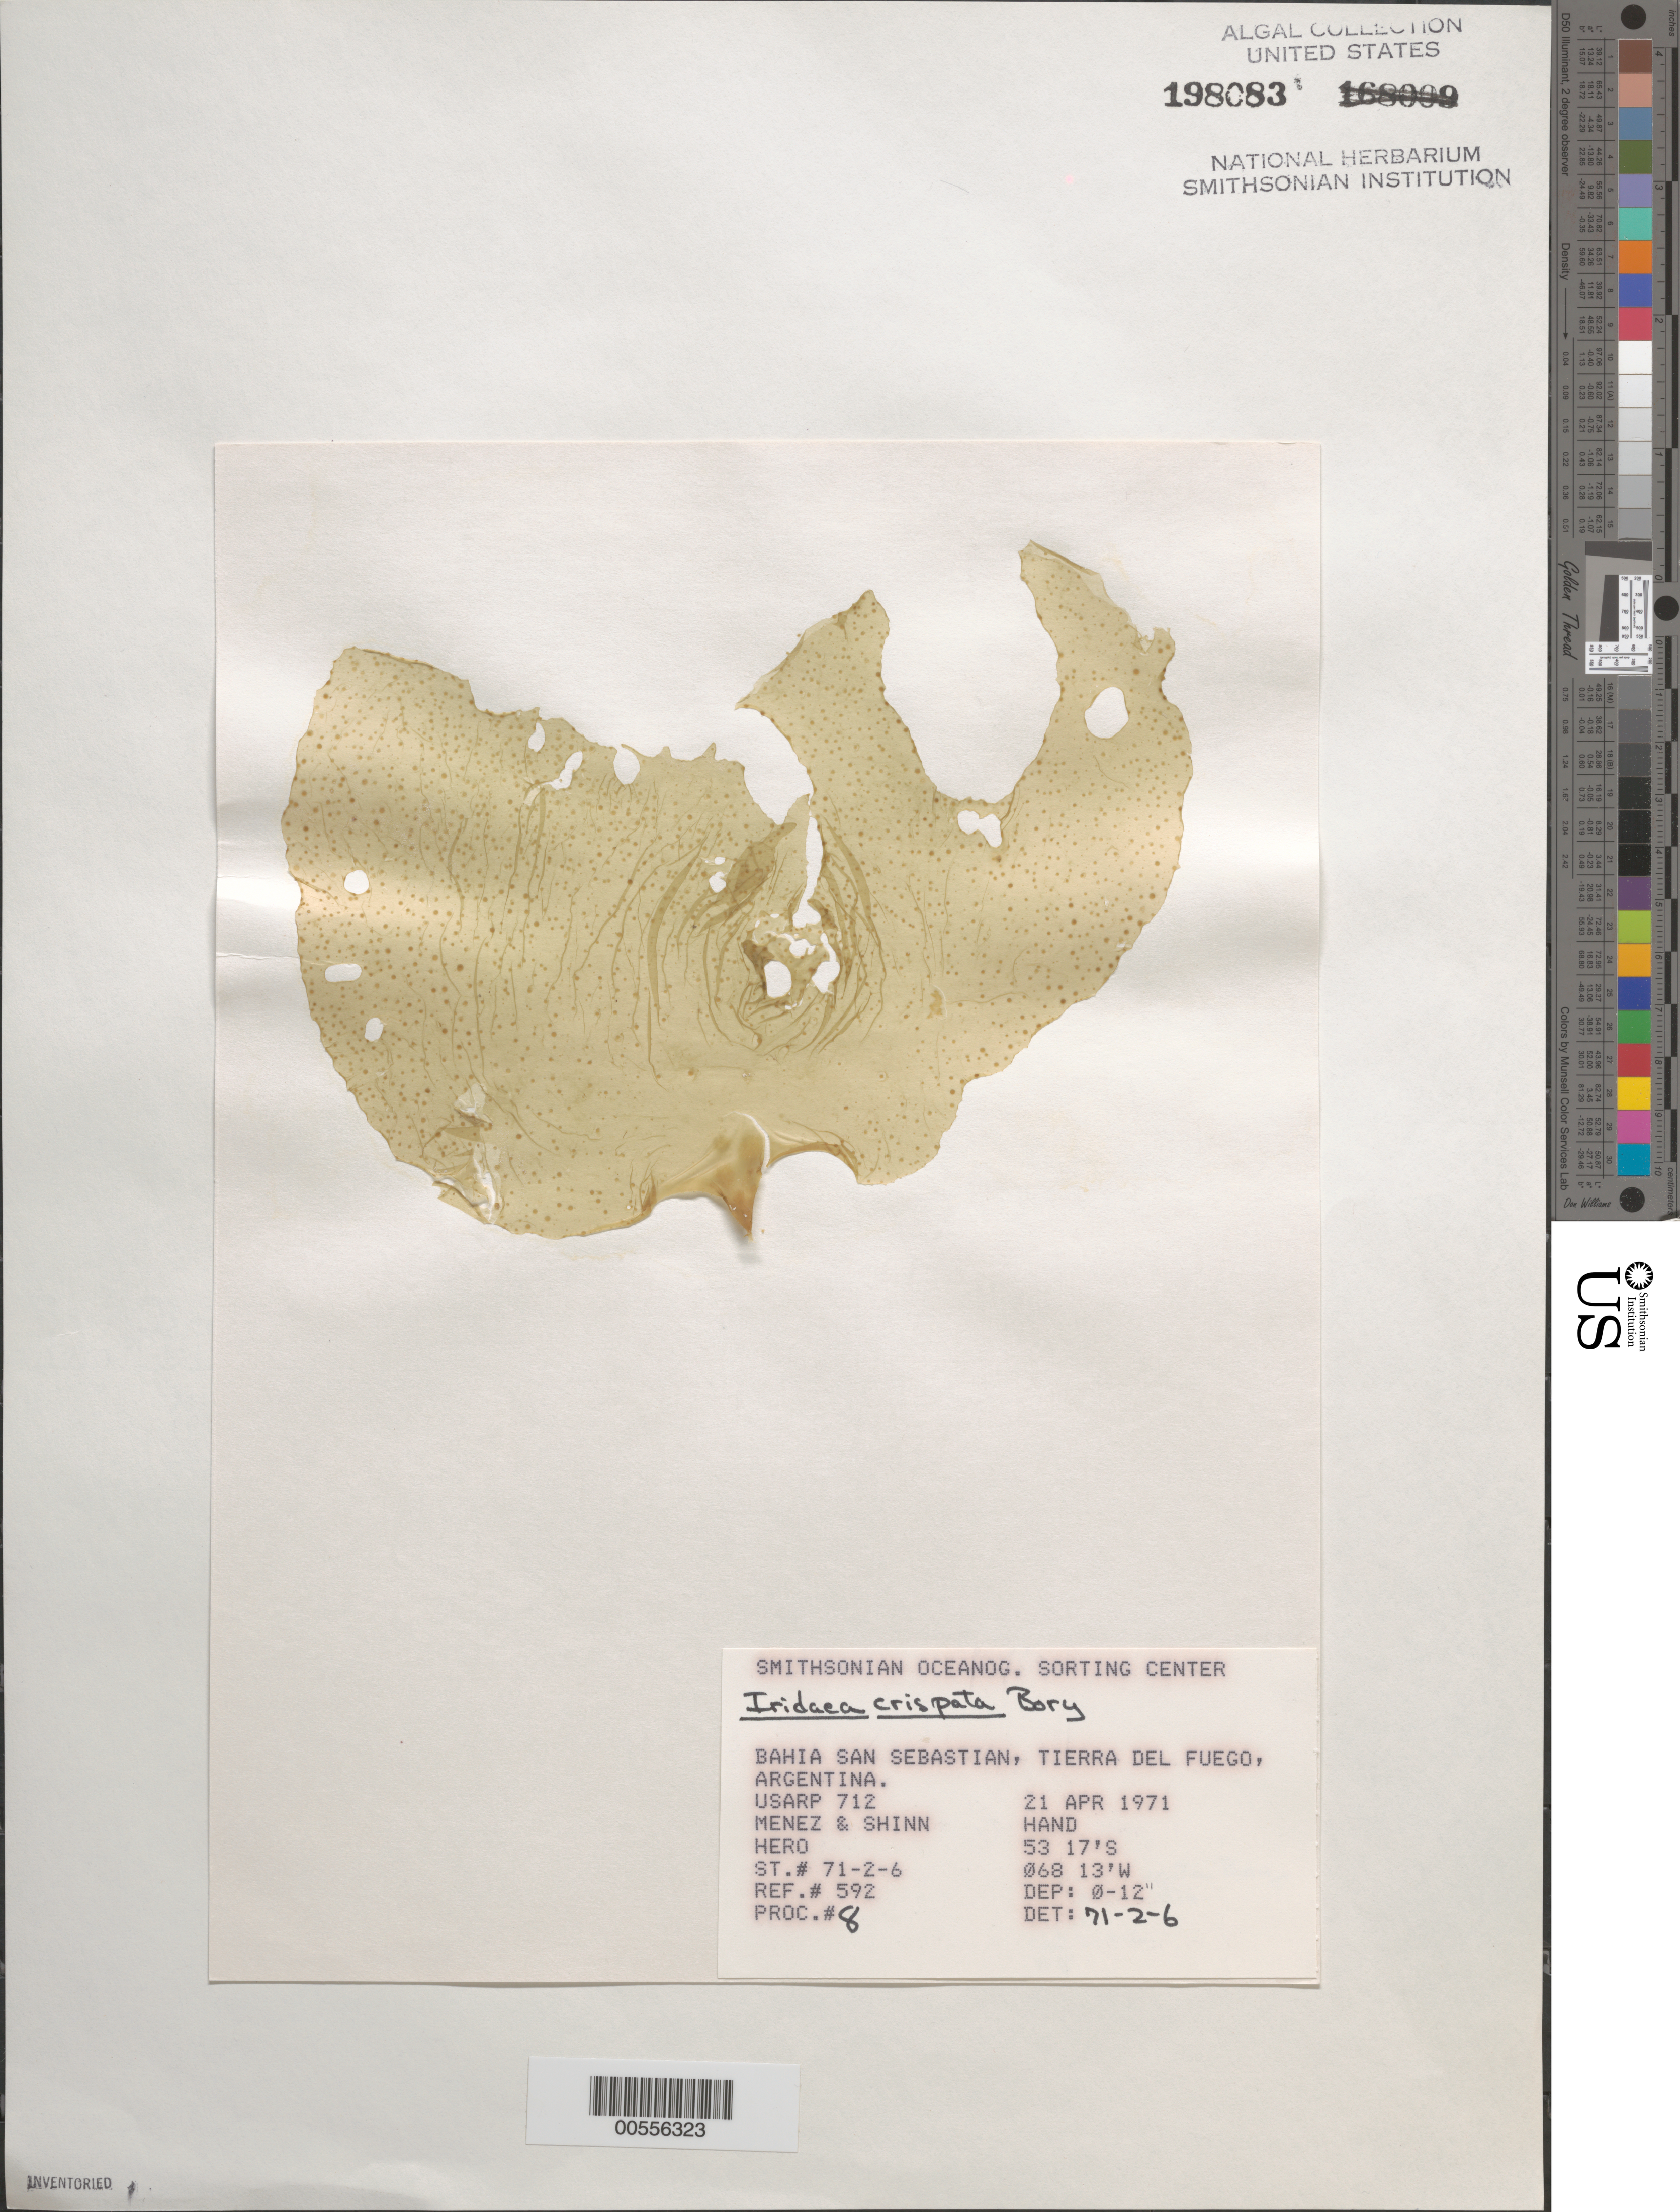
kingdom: Plantae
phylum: Rhodophyta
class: Florideophyceae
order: Gigartinales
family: Gigartinaceae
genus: Sarcothalia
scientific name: Sarcothalia crispata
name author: (Bory) Leister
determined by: Algae name updating Project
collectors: Meñez & -. Shinn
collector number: Station 71-2-6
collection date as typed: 21 Apr 1971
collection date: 1971-04-21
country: Argentina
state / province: Tierra del Fuego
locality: Bahia San Sebastian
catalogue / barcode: US 198083